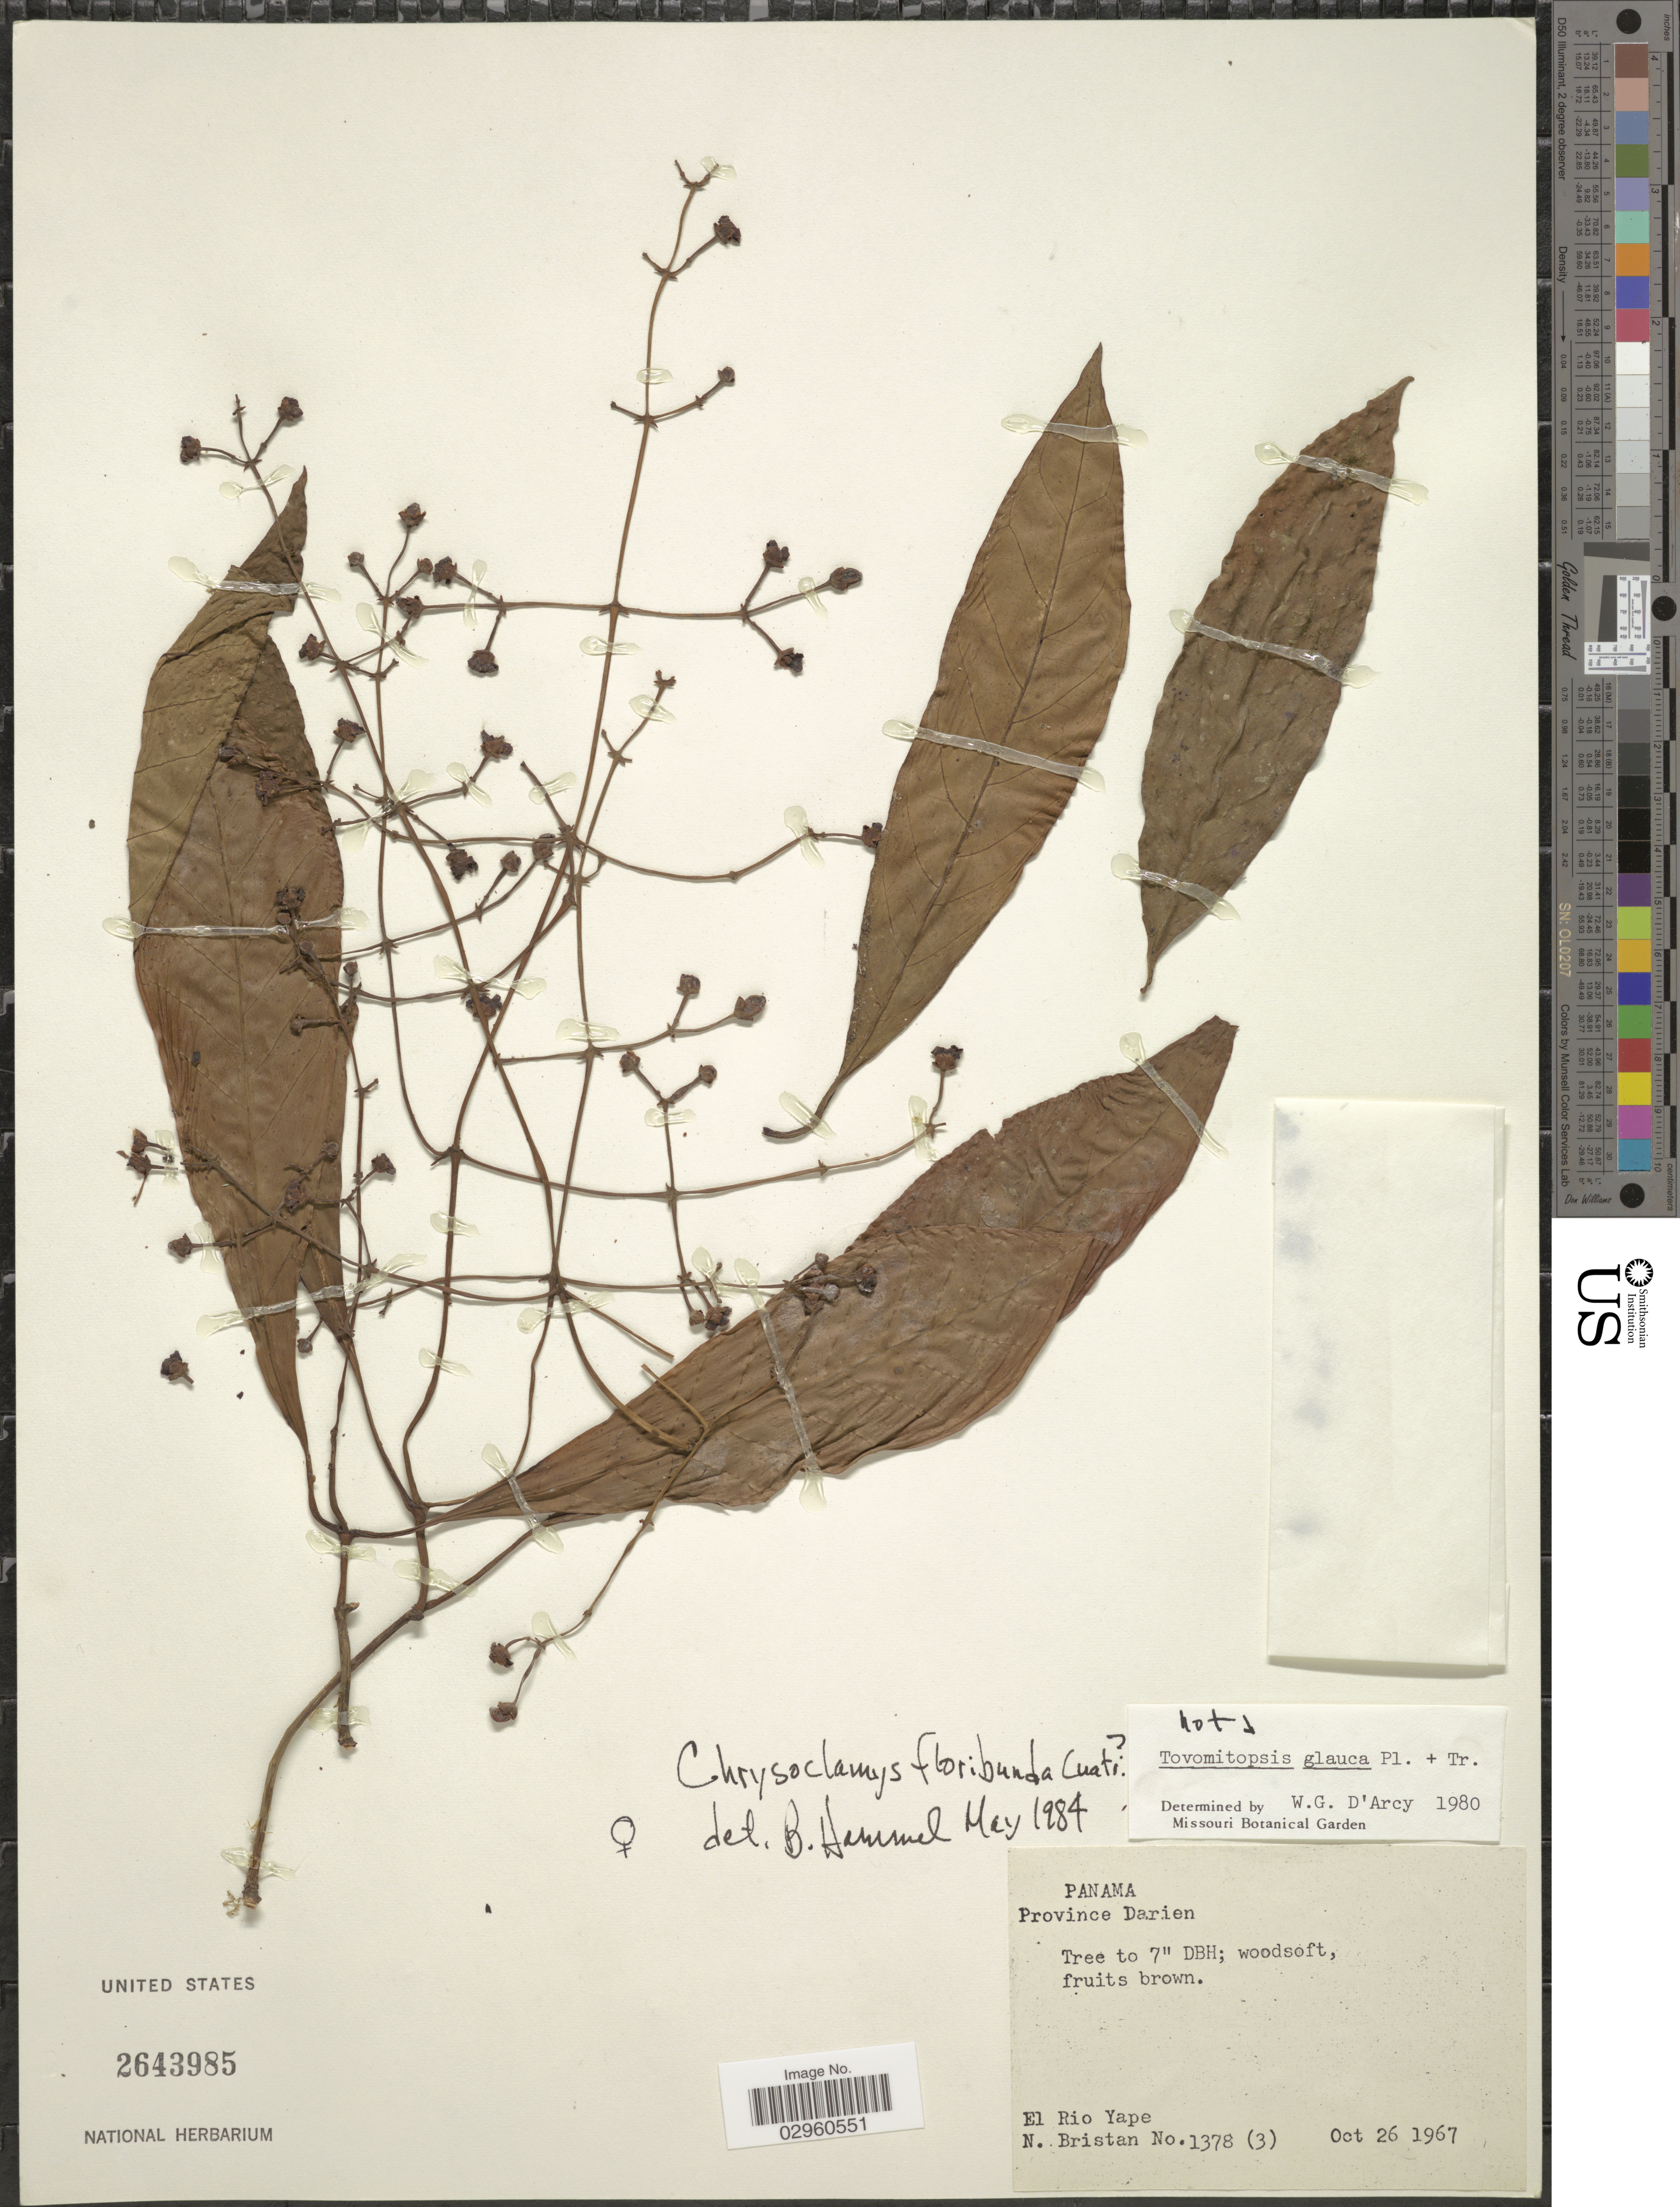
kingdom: Plantae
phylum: Tracheophyta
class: Magnoliopsida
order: Malpighiales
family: Clusiaceae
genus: Chrysochlamys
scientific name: Chrysochlamys floribunda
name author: Cuatrec.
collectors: N. Bristan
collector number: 1378(3)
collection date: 1967-10-26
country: Panama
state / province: Darién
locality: Province Darien. El Rio Yape.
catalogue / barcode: US 2643985